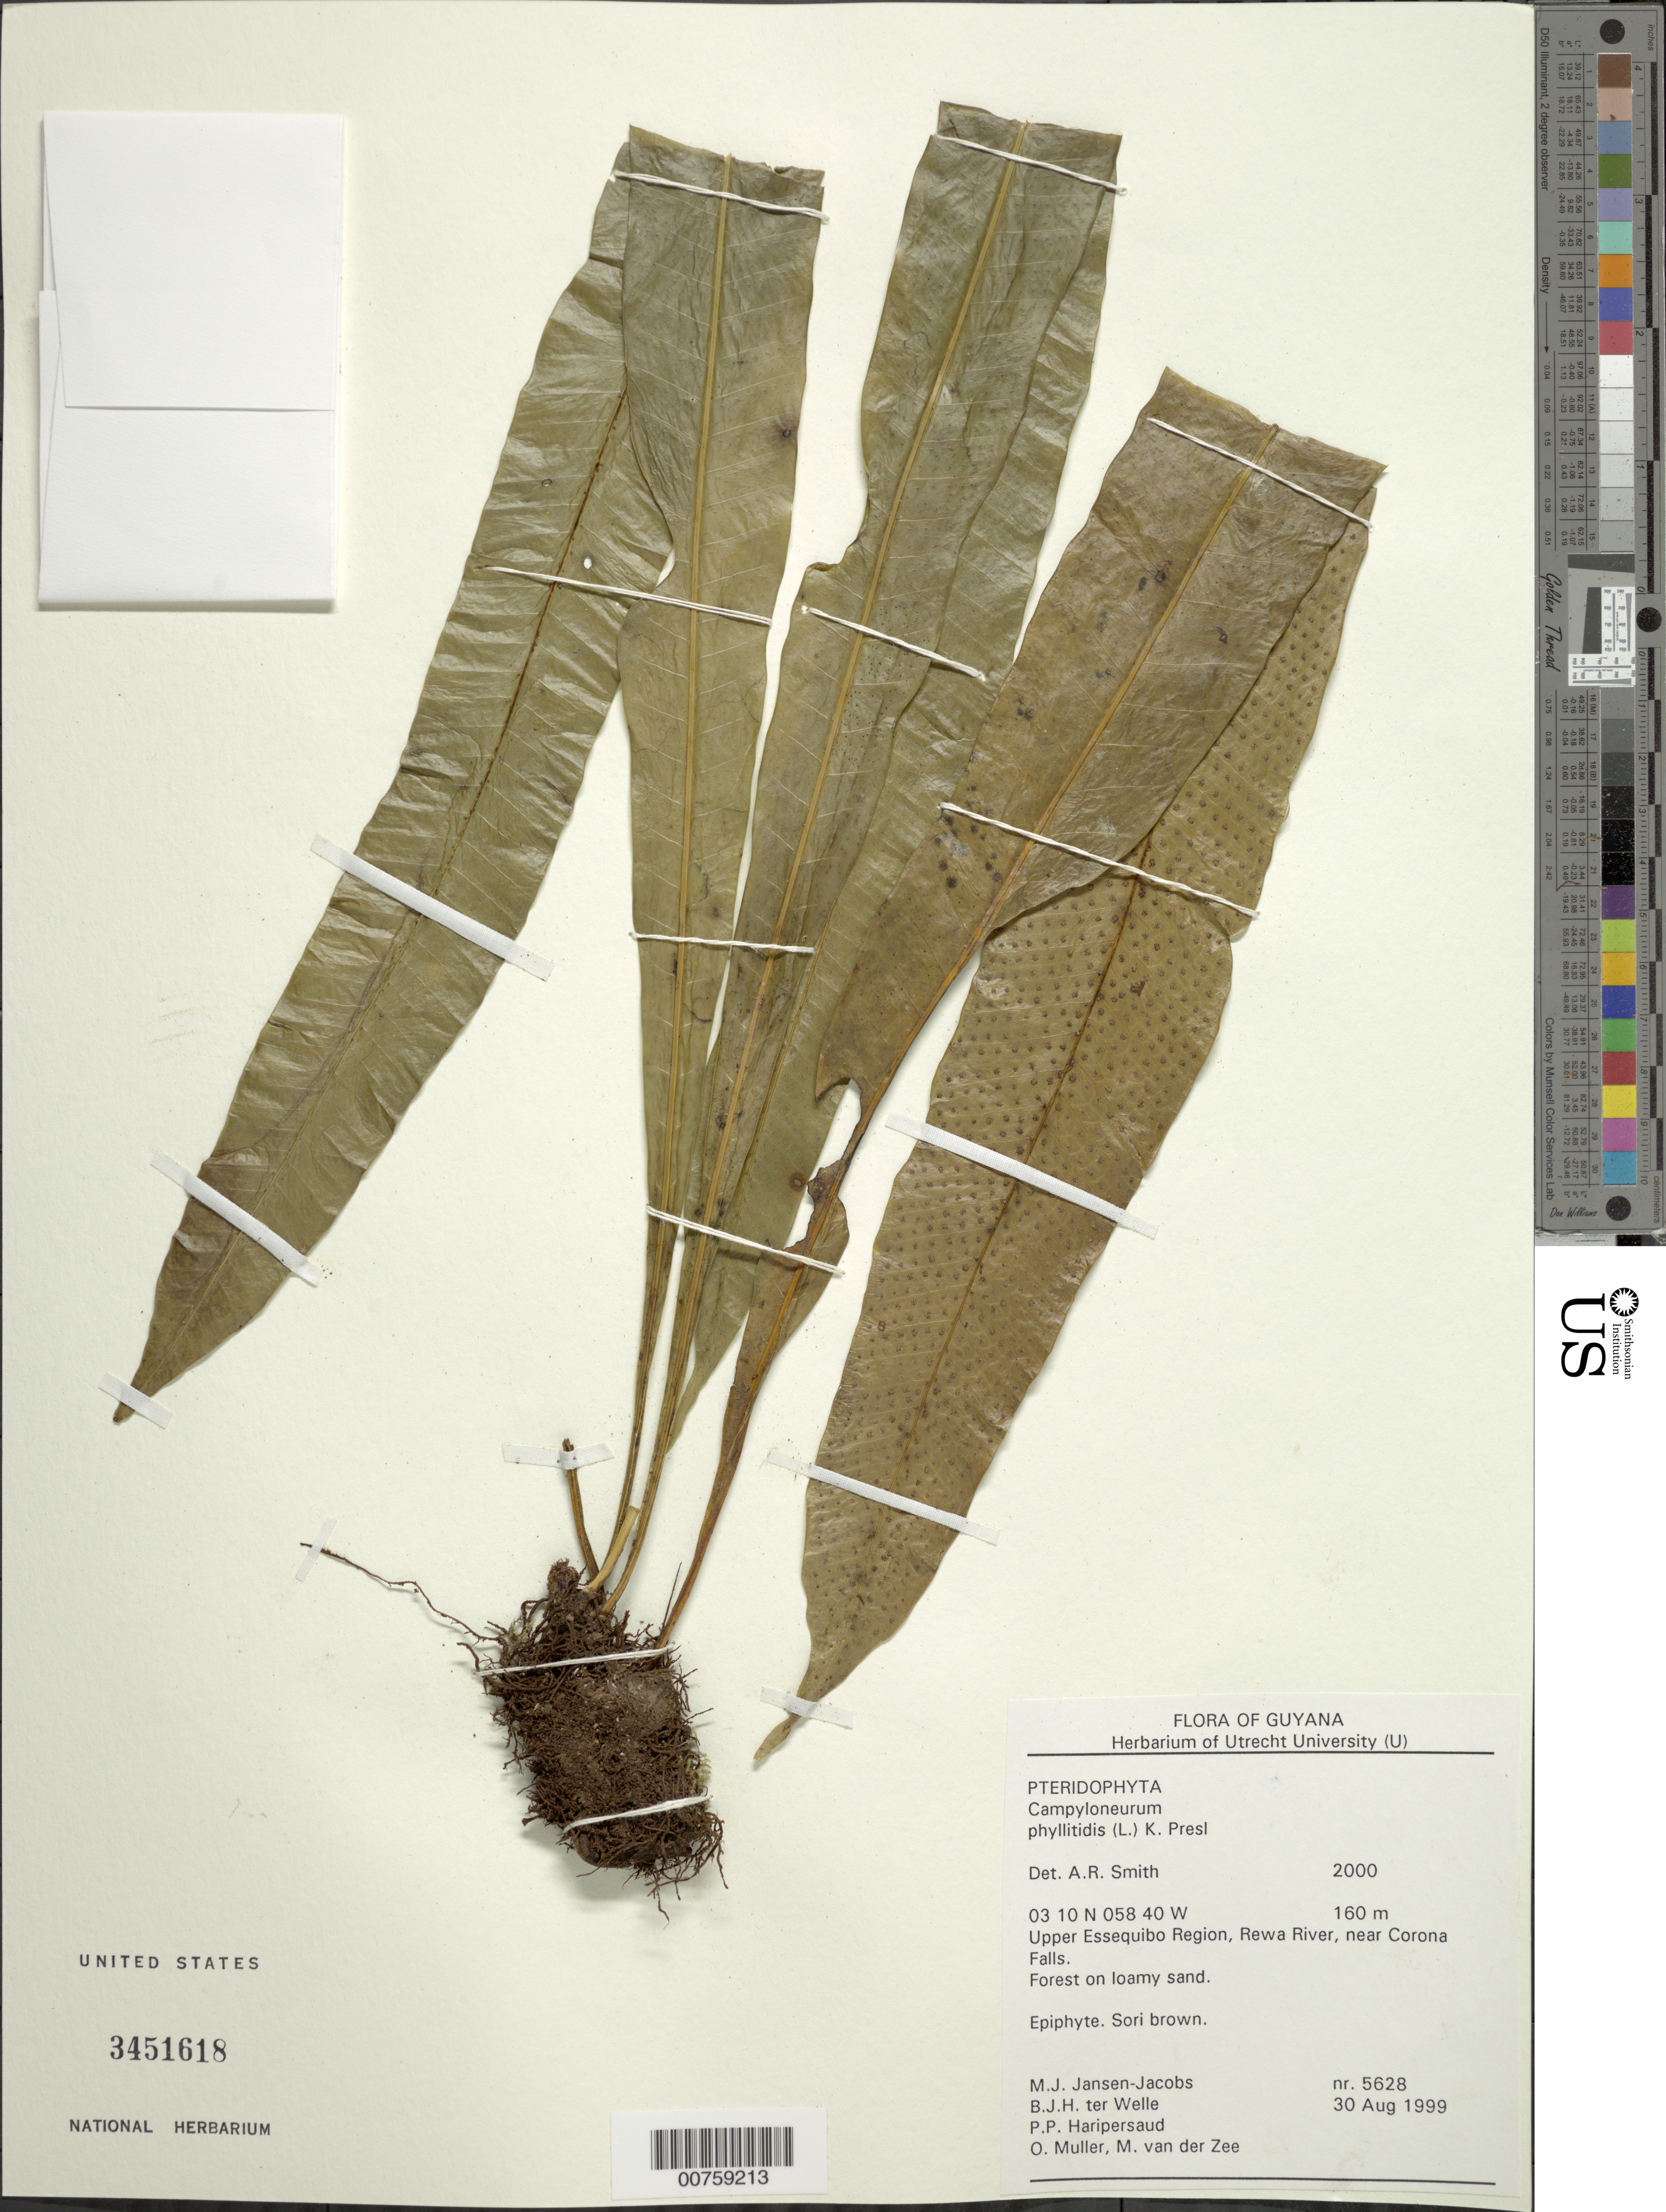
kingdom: Plantae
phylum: Tracheophyta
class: Polypodiopsida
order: Polypodiales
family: Polypodiaceae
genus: Campyloneurum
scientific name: Campyloneurum phyllitidis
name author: (L.) C. Presl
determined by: Smith, Alan R., (UC)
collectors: M. J. Jansen-Jacobs, B. Welle, P. Haripersaud, O. Muller & M. van der Zee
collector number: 5628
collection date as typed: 30-Aug-99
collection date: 1999-08-30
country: Guyana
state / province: U. Takutu-U. Essequibo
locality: Rewa River, near Corona Falls, Upper Essequibo Region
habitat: Forest on loamy sand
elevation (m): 160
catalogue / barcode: US 3451618